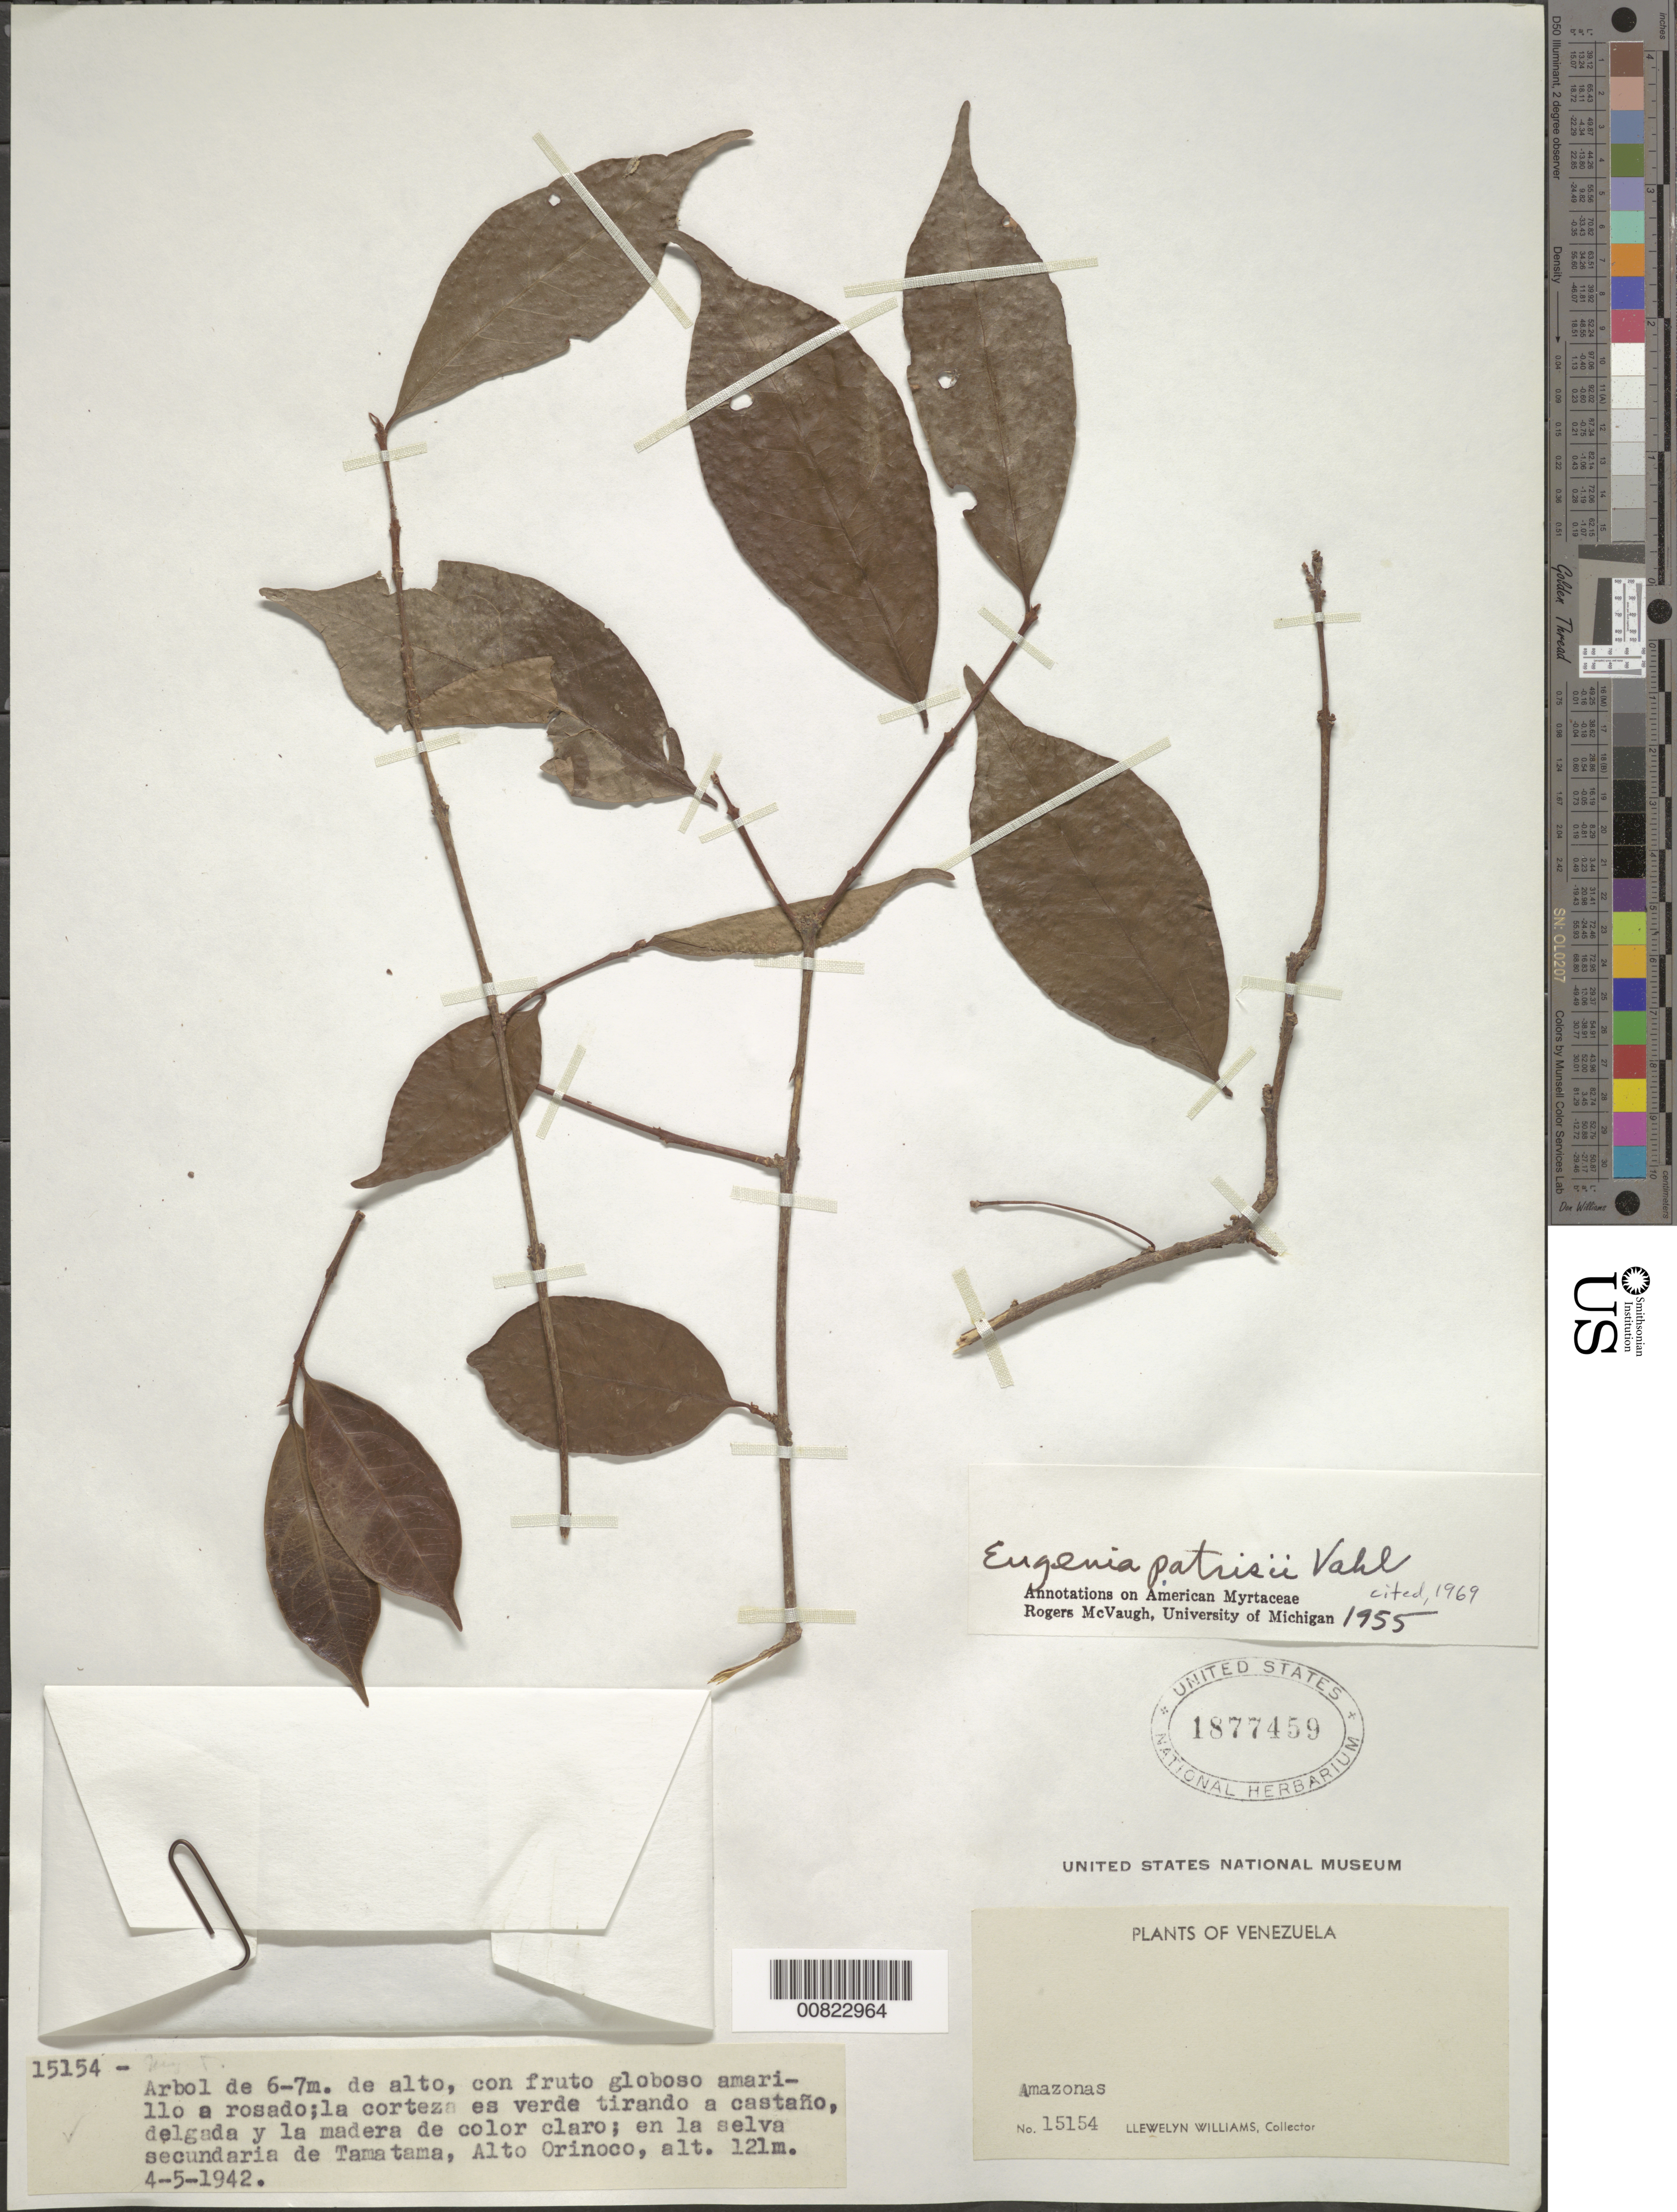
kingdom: Plantae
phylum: Tracheophyta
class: Magnoliopsida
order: Myrtales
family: Myrtaceae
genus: Eugenia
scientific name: Eugenia patrisii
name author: Vahl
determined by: Holst, Bruce K.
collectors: Ll. Williams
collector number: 15154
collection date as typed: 4-May-42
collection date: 1942-05-04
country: Venezuela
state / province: Amazonas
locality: Tamatama, Río Orinoco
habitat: Secondary forest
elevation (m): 121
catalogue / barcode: US 1877459